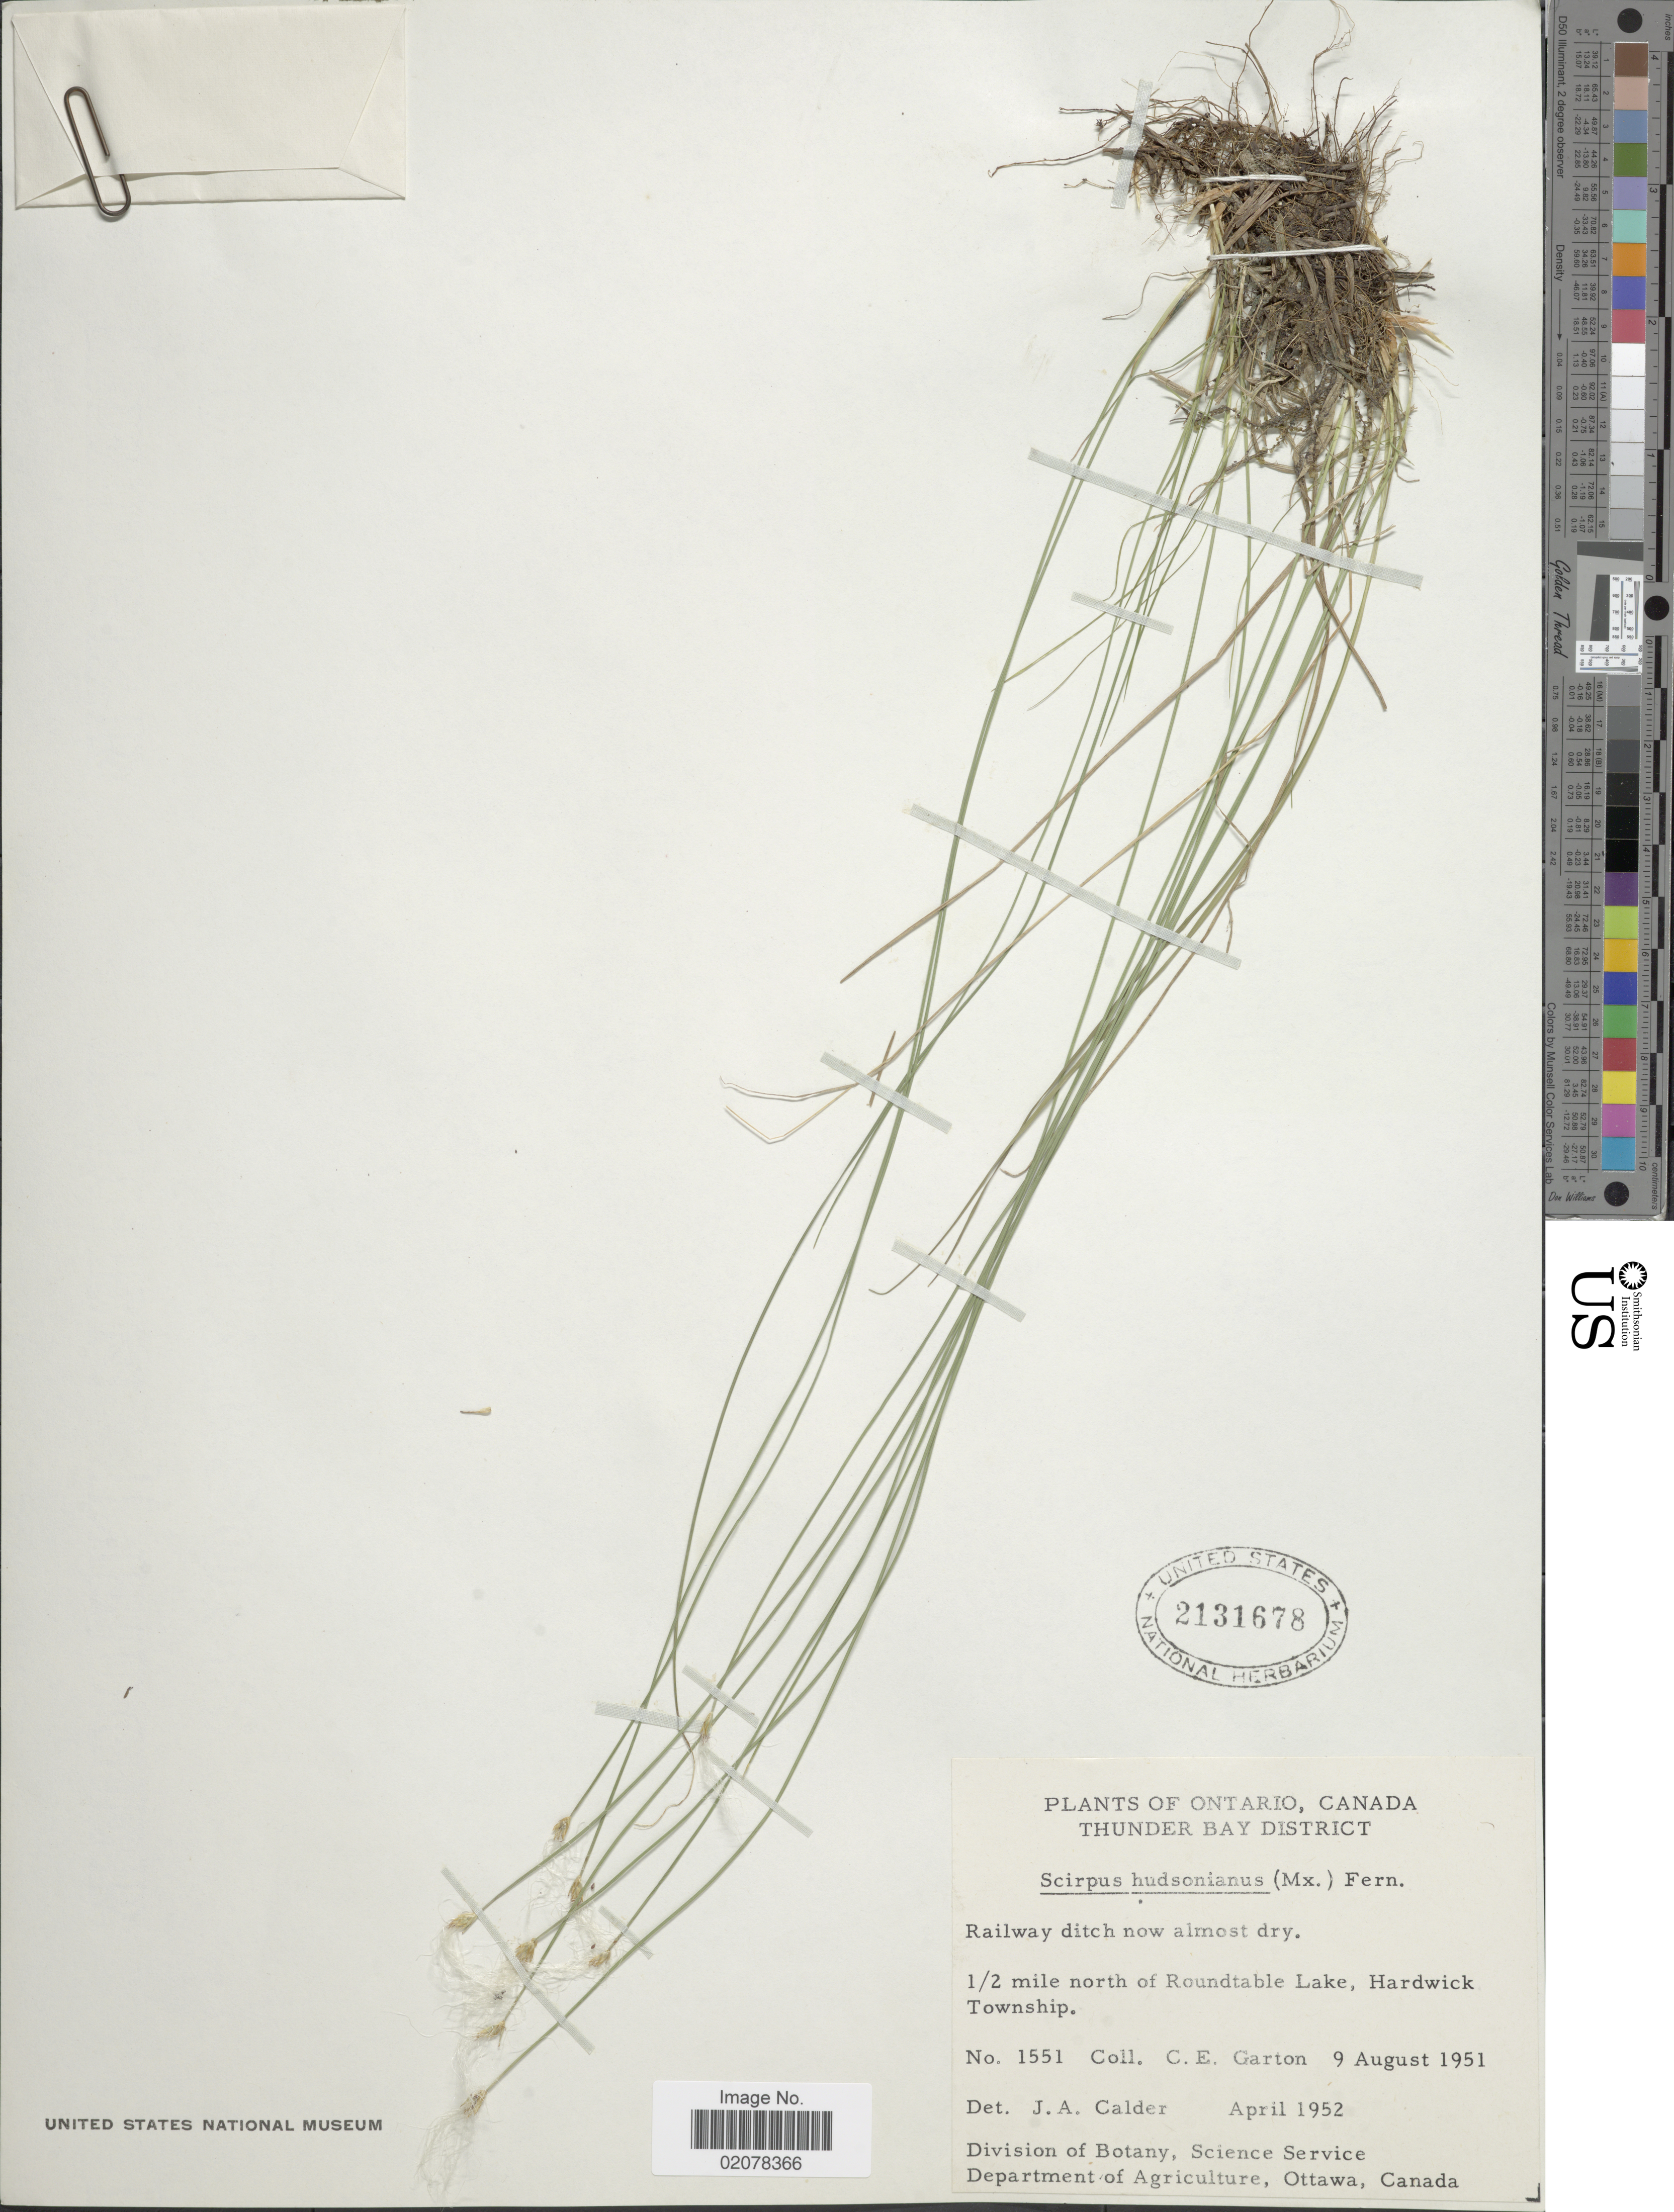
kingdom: Plantae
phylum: Tracheophyta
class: Liliopsida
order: Poales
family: Cyperaceae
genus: Trichophorum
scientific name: Trichophorum alpinum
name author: (L.) Pers.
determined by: Strong, M. T., (US), Smithsonian Institution - National Museum of Natural History (UNITED STATES)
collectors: C. E. Garton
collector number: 1551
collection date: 1951-08-09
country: Canada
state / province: Ontario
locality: Thunder Bay District, Railway ditch now almost dry, 1/2 mile north of Roundtable Lake, Hardwick Township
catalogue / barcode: US 2131678